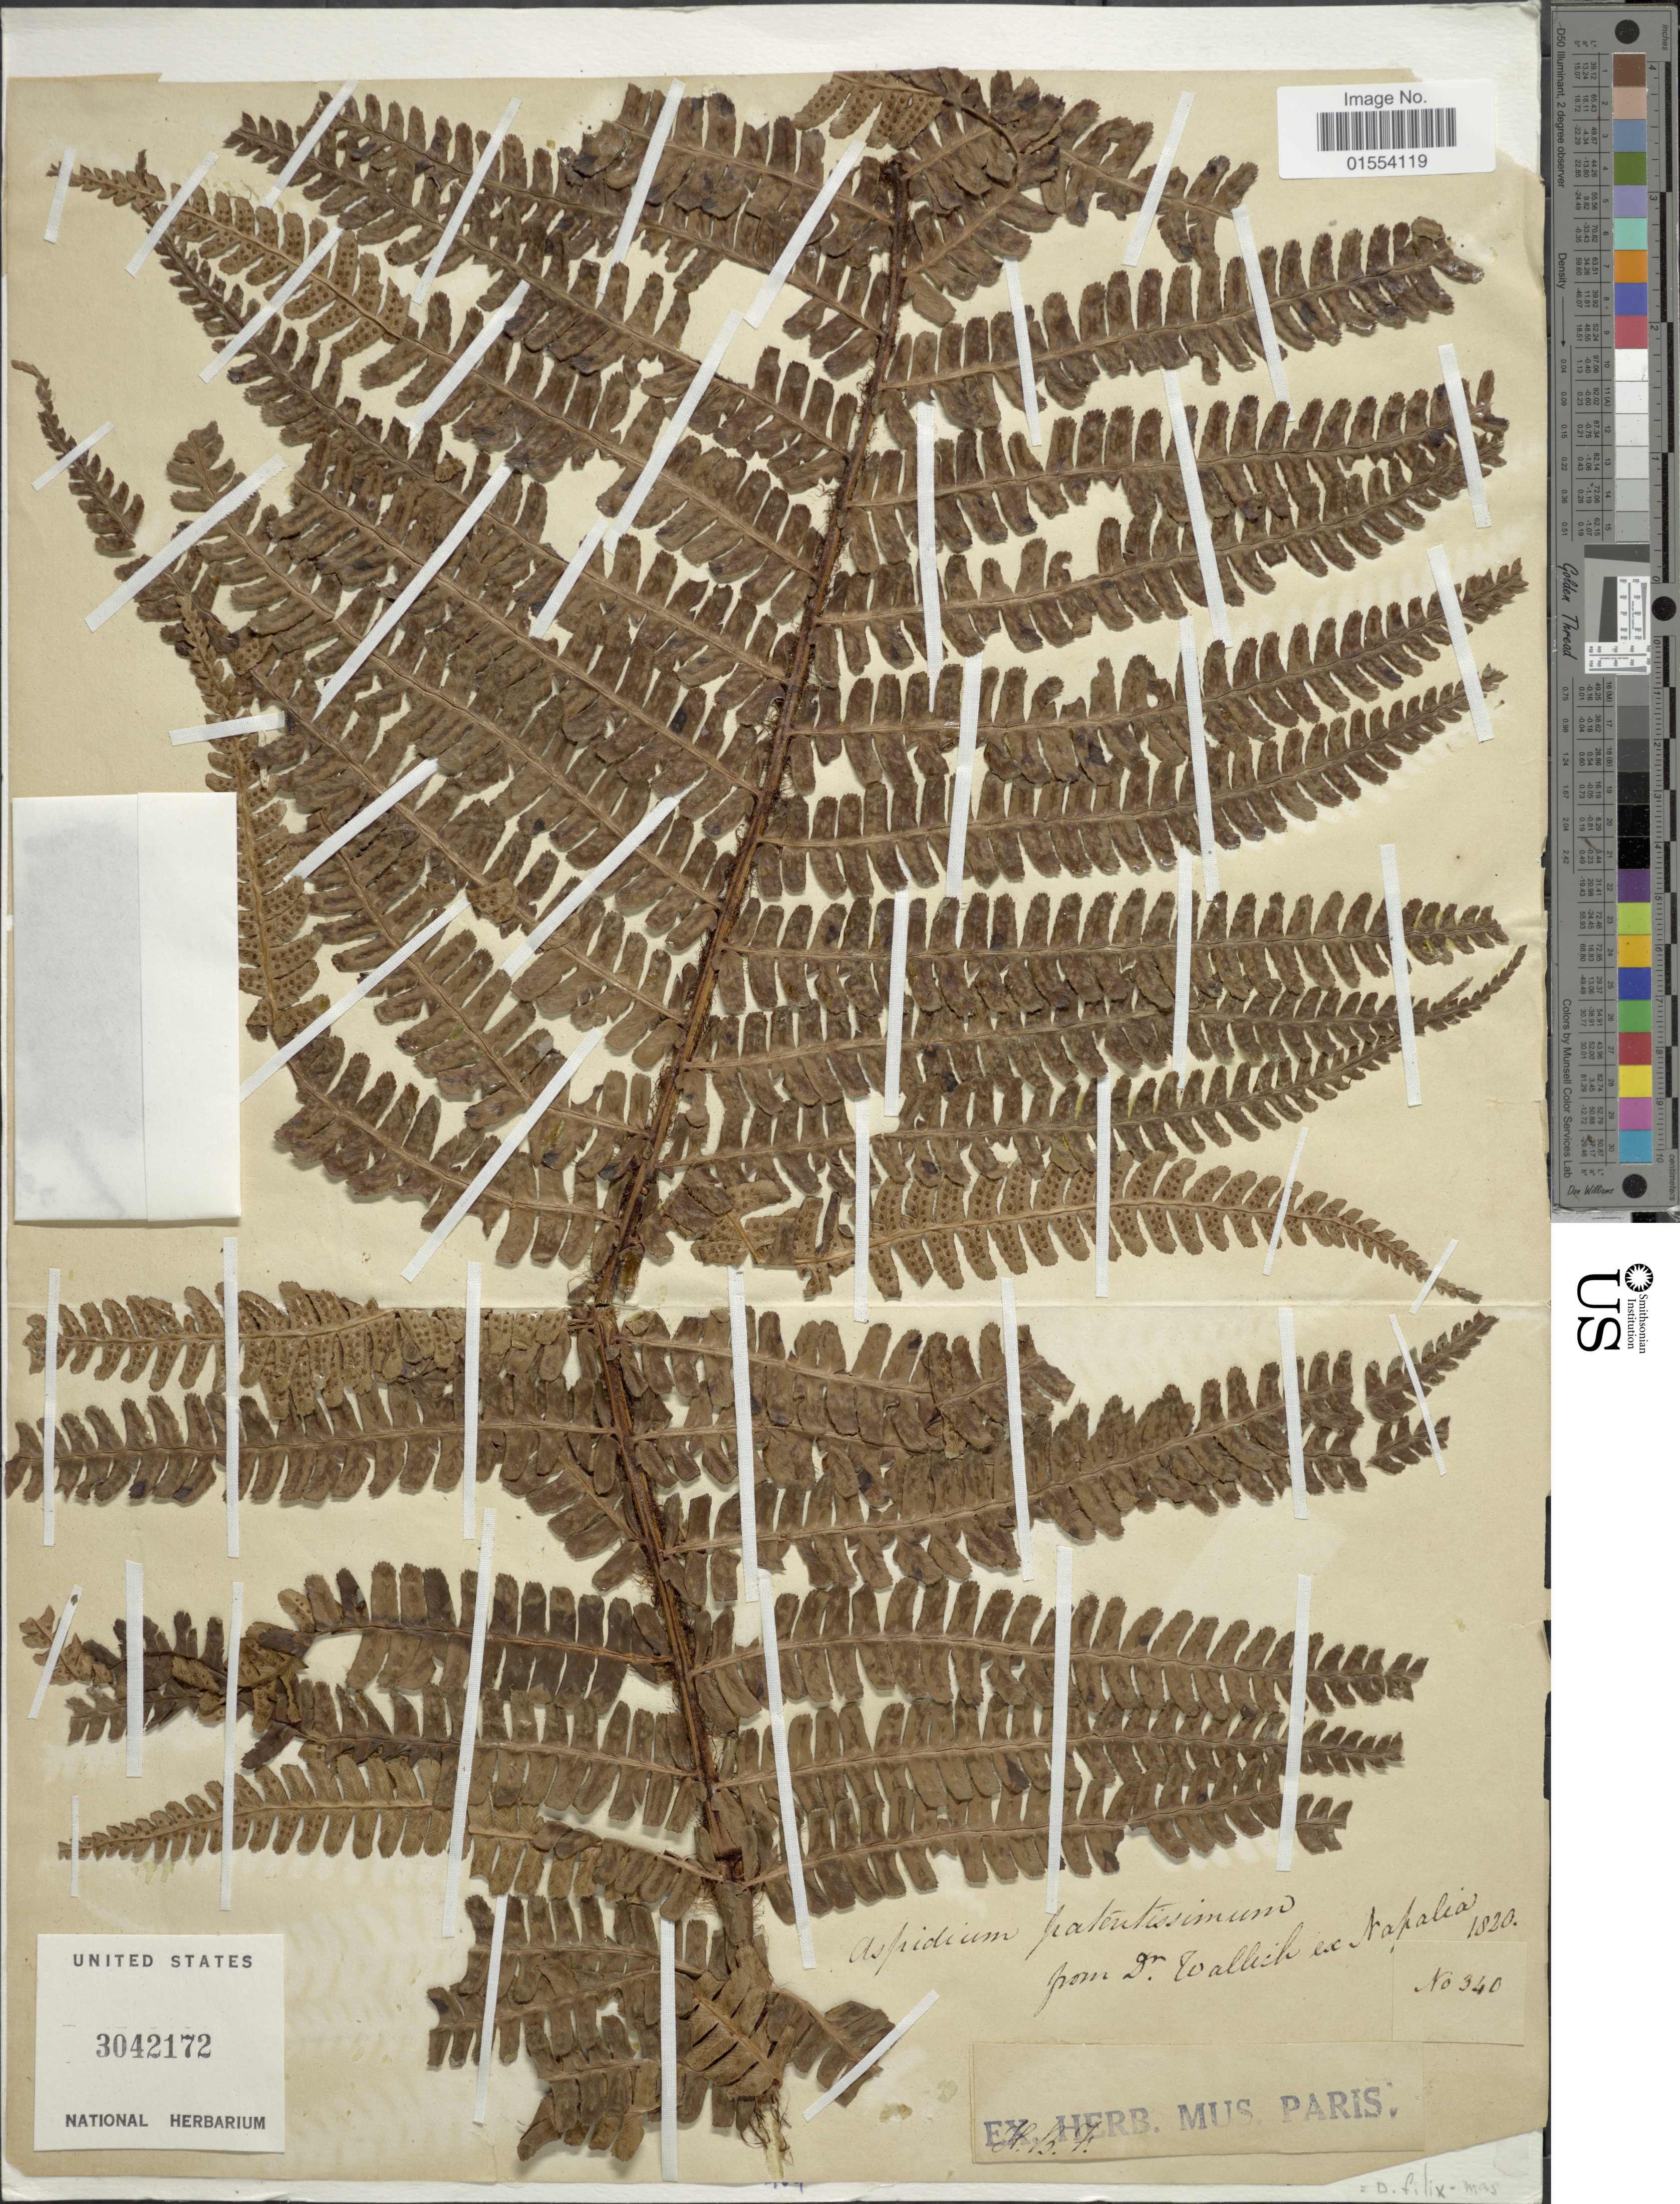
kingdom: Plantae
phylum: Tracheophyta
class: Polypodiopsida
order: Polypodiales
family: Dryopteridaceae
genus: Dryopteris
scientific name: Dryopteris filix-mas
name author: (L.) Schott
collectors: -- Wallich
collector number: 340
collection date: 1820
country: Nepal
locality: Napalia.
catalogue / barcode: US 3042172